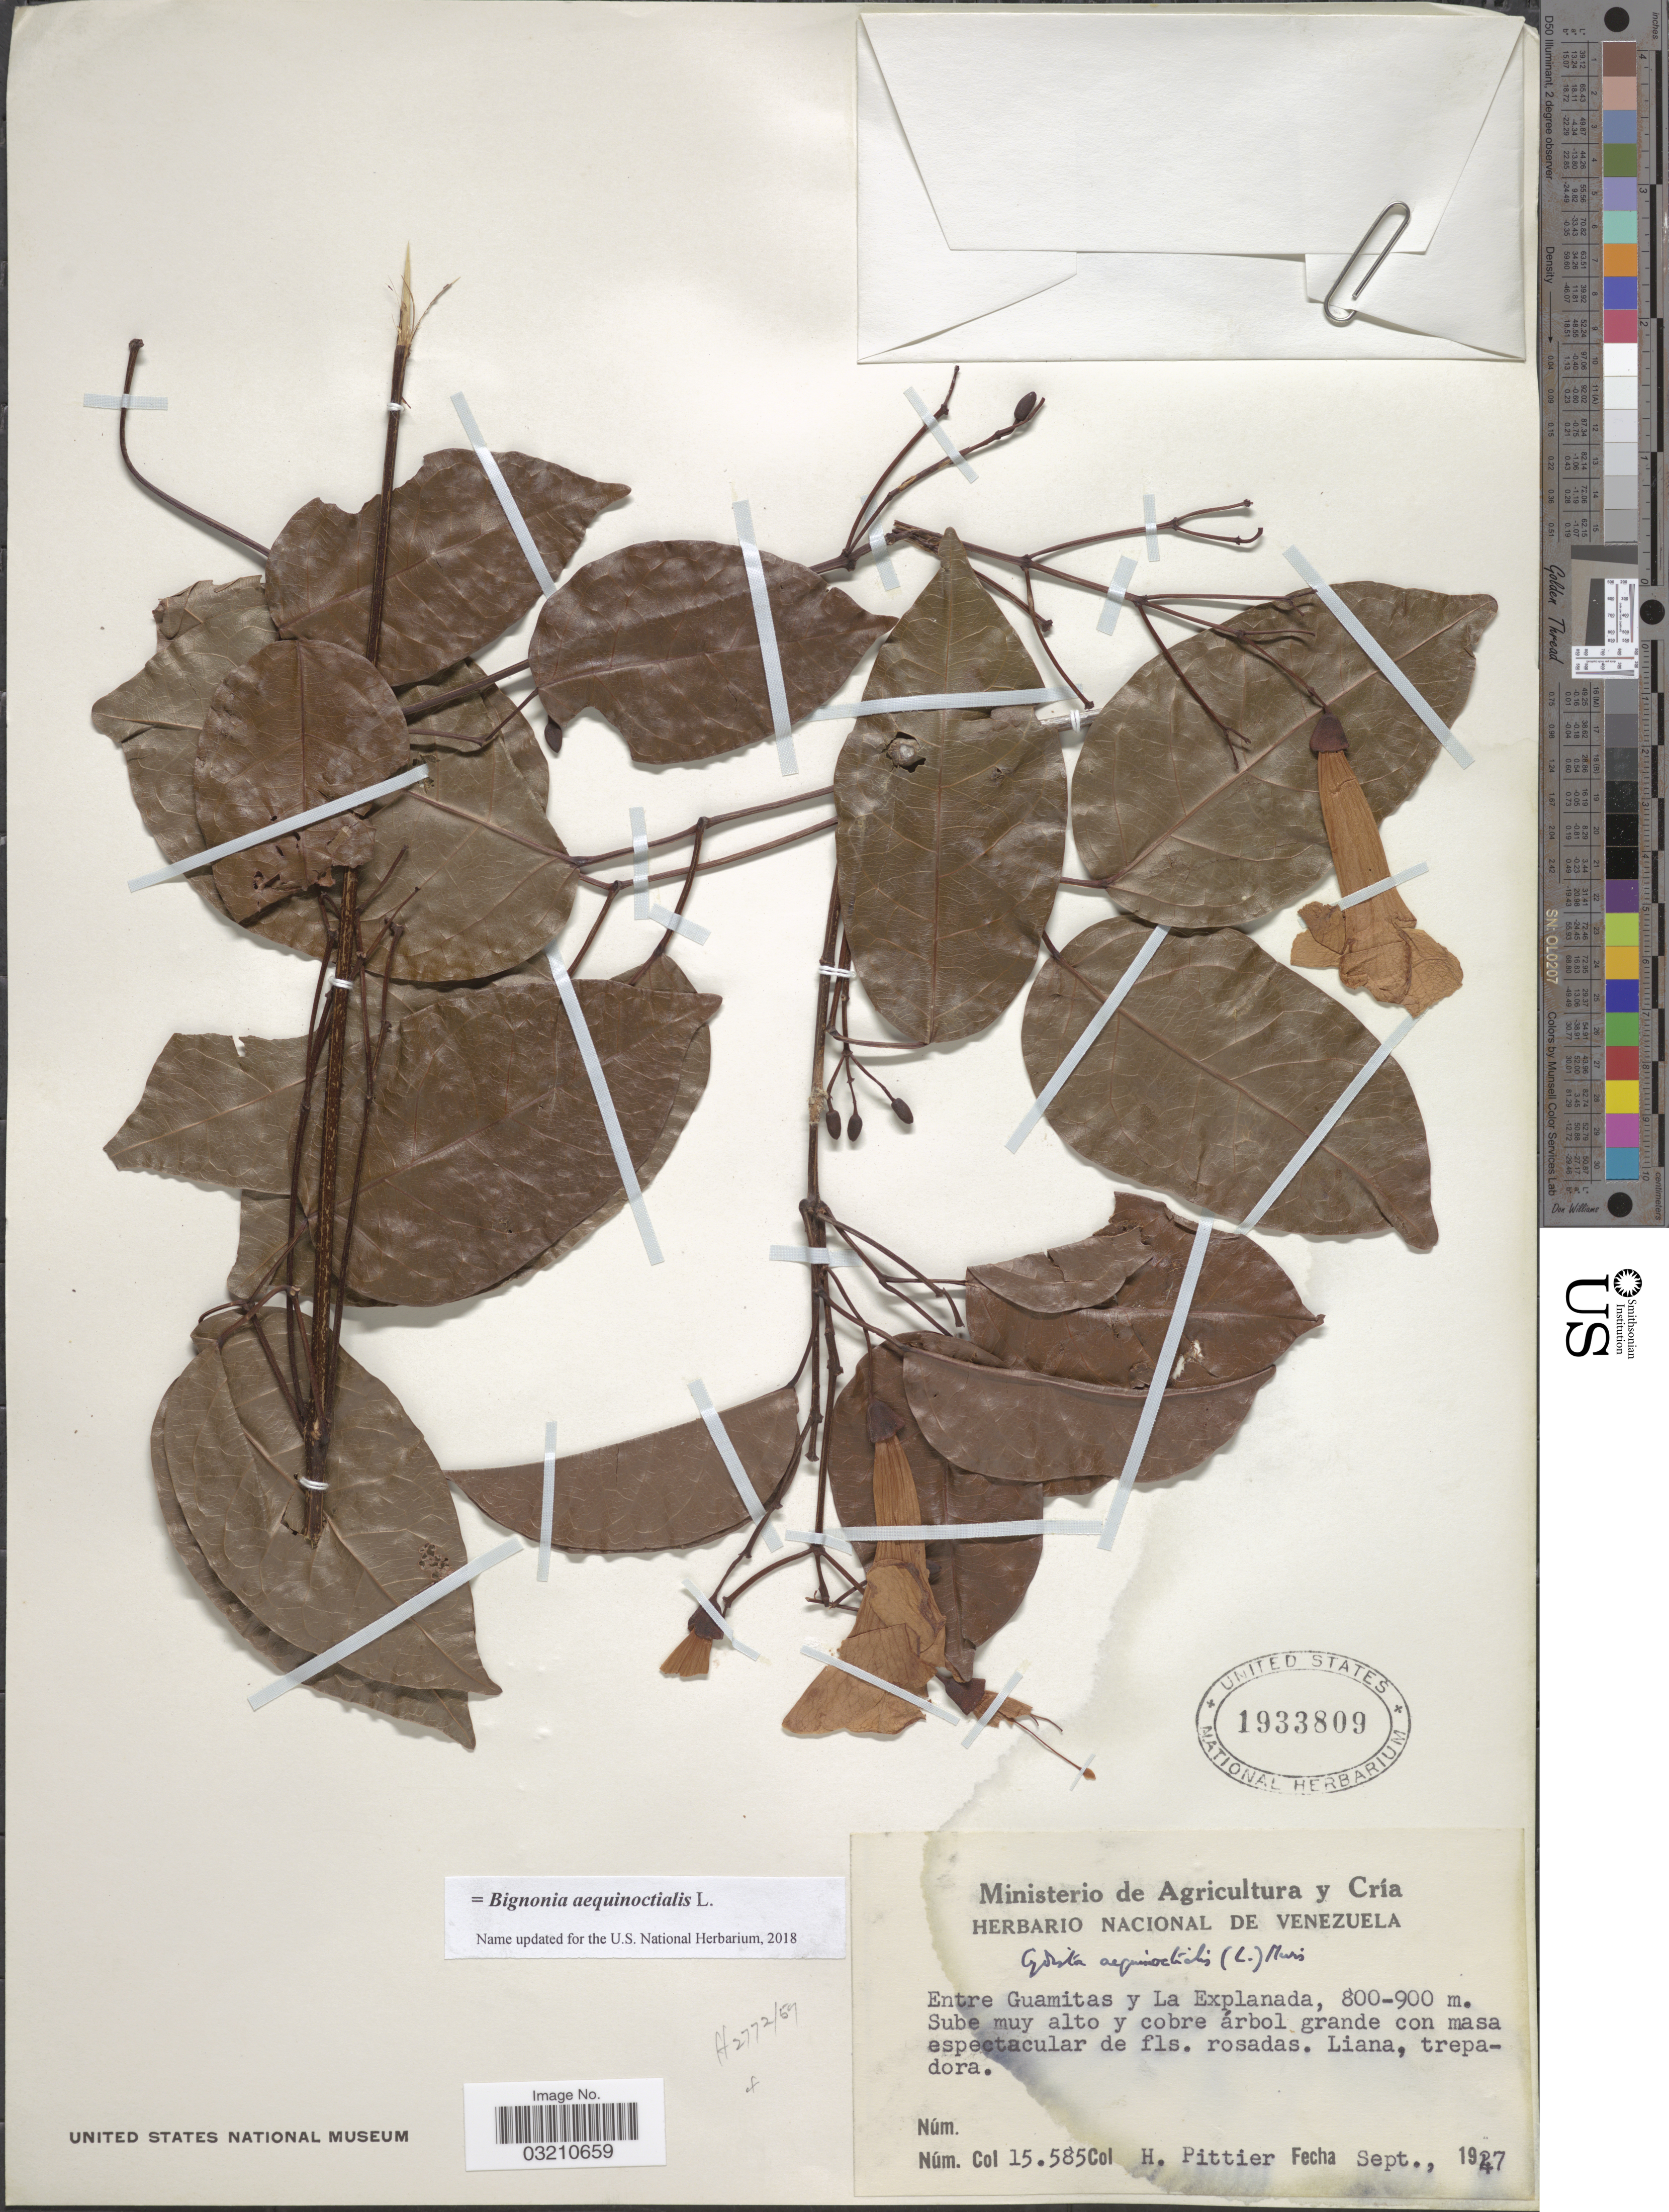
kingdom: Plantae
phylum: Tracheophyta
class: Magnoliopsida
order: Lamiales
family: Bignoniaceae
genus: Bignonia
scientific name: Bignonia aequinoctialis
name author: L.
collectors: H. F. Pittier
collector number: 15585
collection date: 1947-09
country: Venezuela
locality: Entre Guamitas y La Explanada.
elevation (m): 800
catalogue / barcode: US 1933809